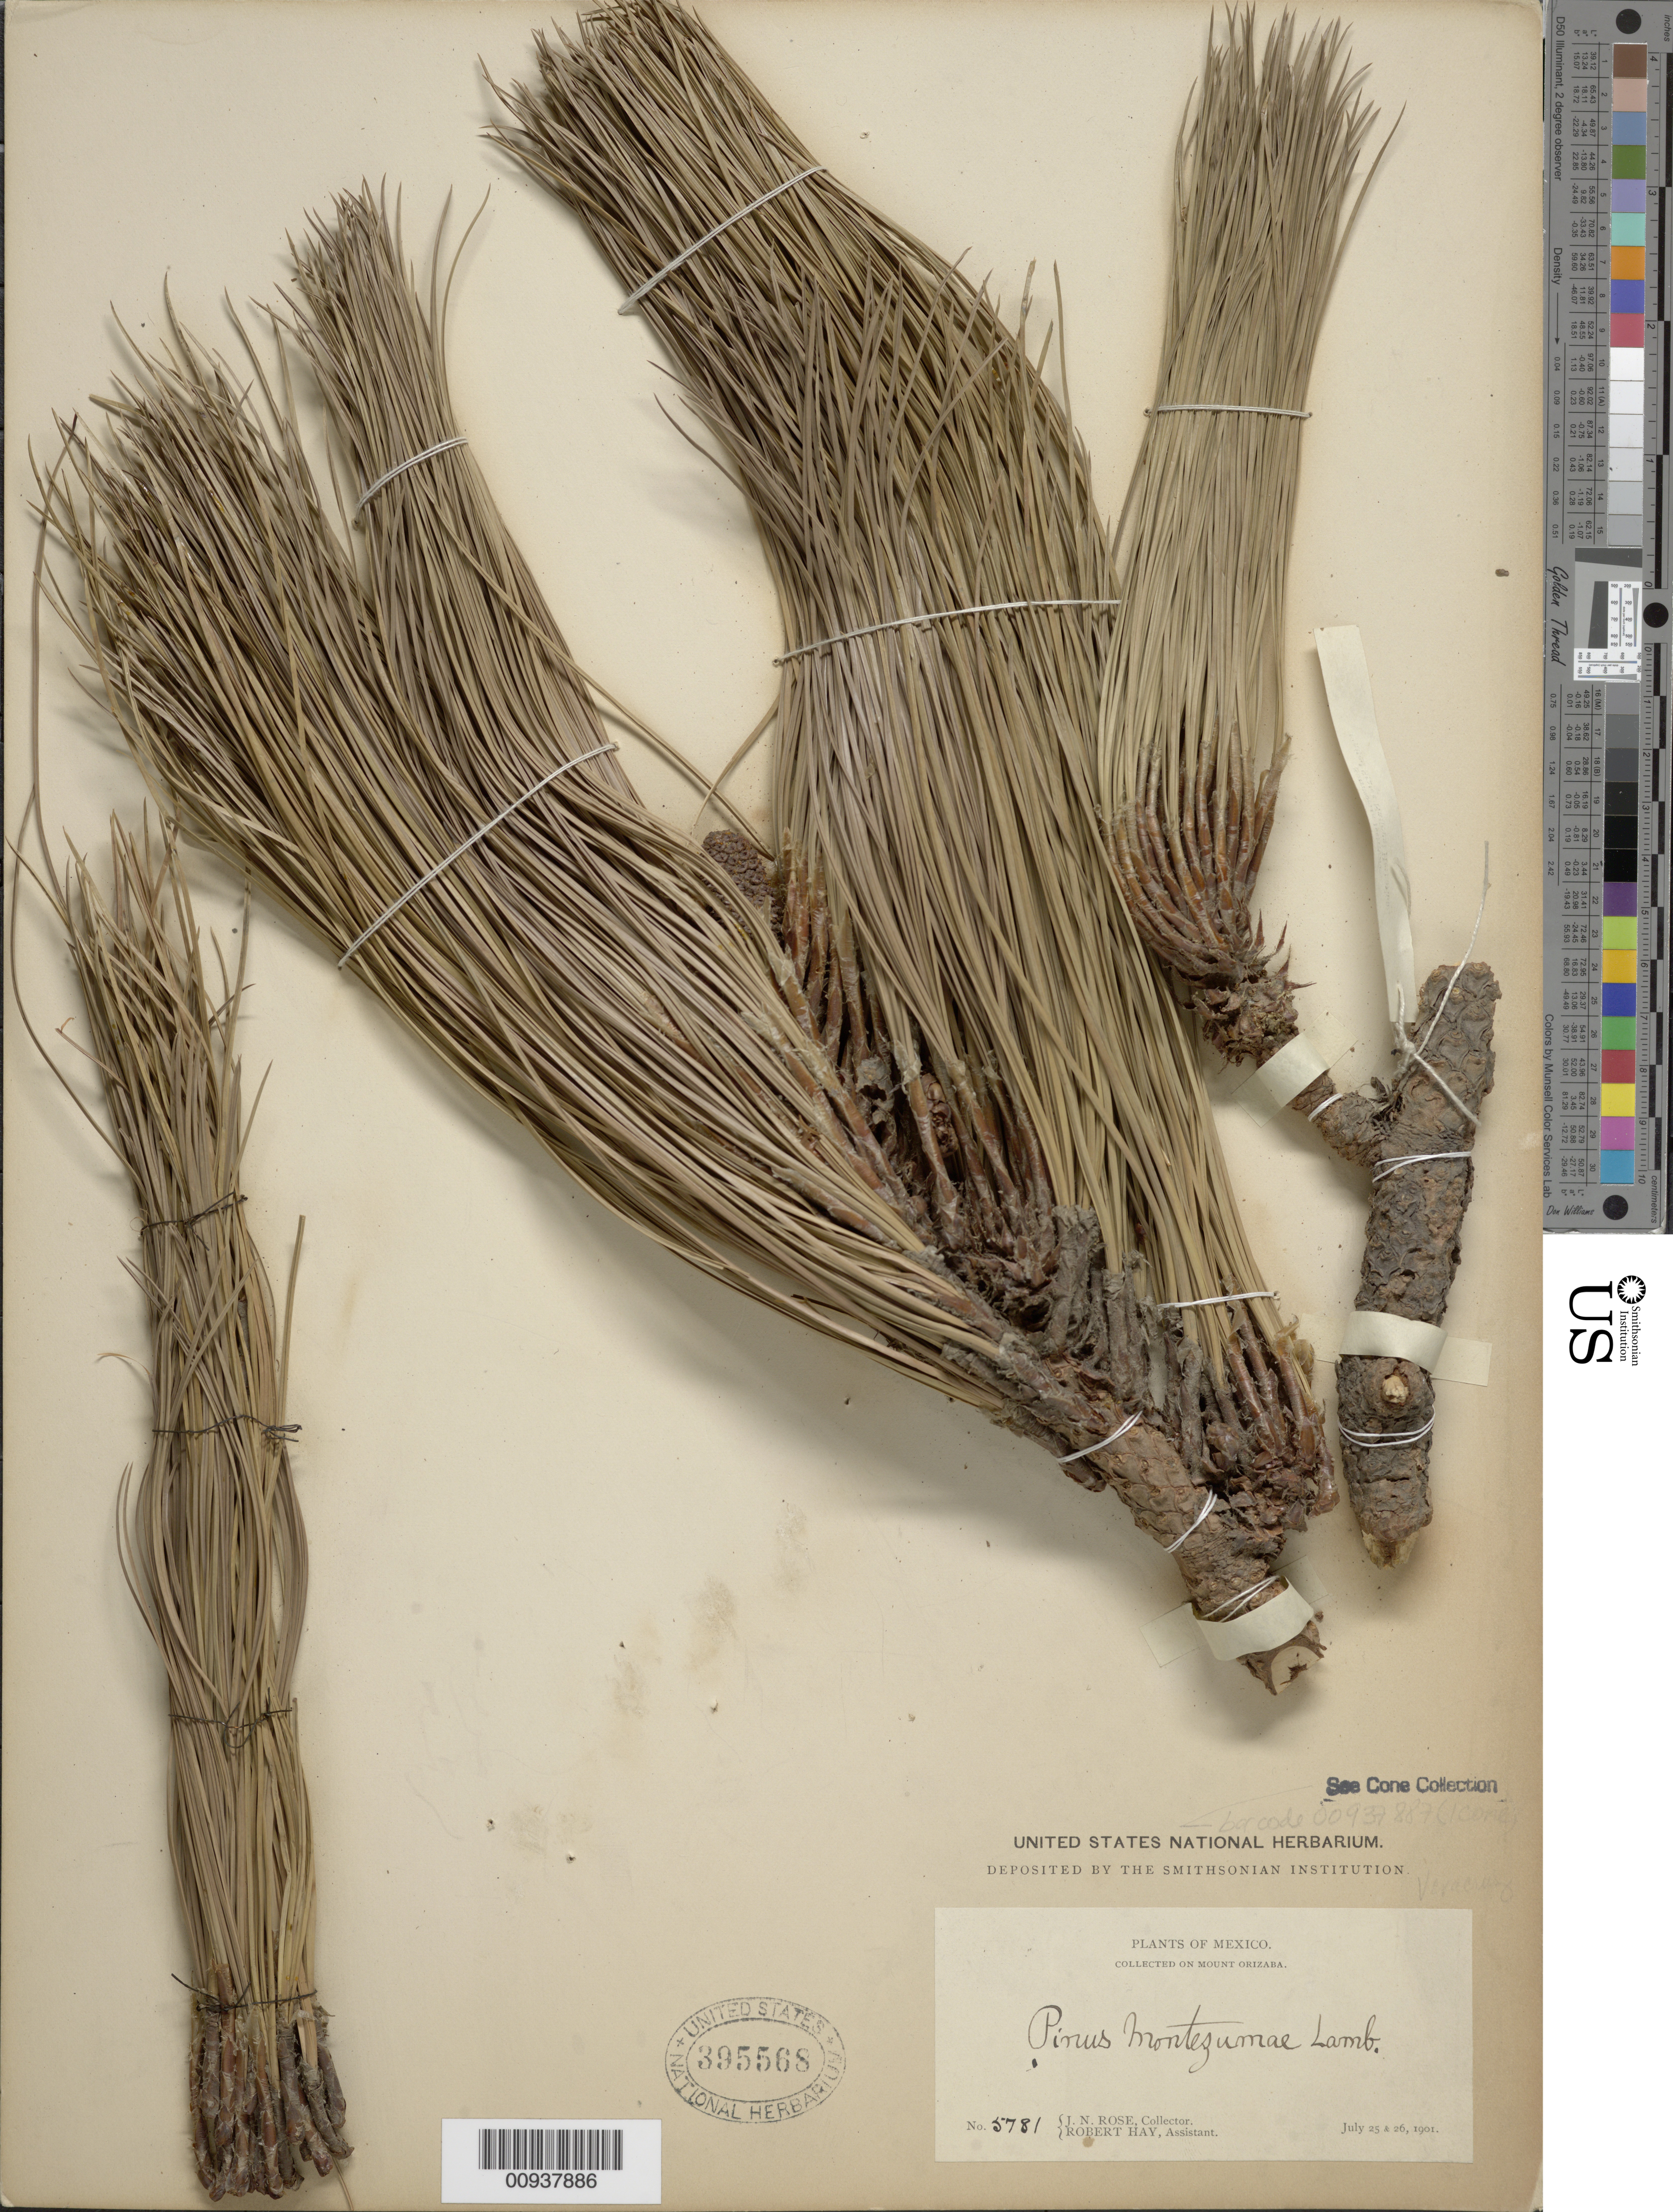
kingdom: Plantae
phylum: Tracheophyta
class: Pinopsida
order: Pinales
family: Pinaceae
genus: Pinus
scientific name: Pinus montezumae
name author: Lamb.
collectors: J. N. Rose & R. Hay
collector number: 5781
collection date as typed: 25 Jul 1901 to 26 Jul 1901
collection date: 1901-07-25/1901-07-26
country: Mexico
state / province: Veracruz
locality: Mount Orizaba.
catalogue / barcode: US 395568